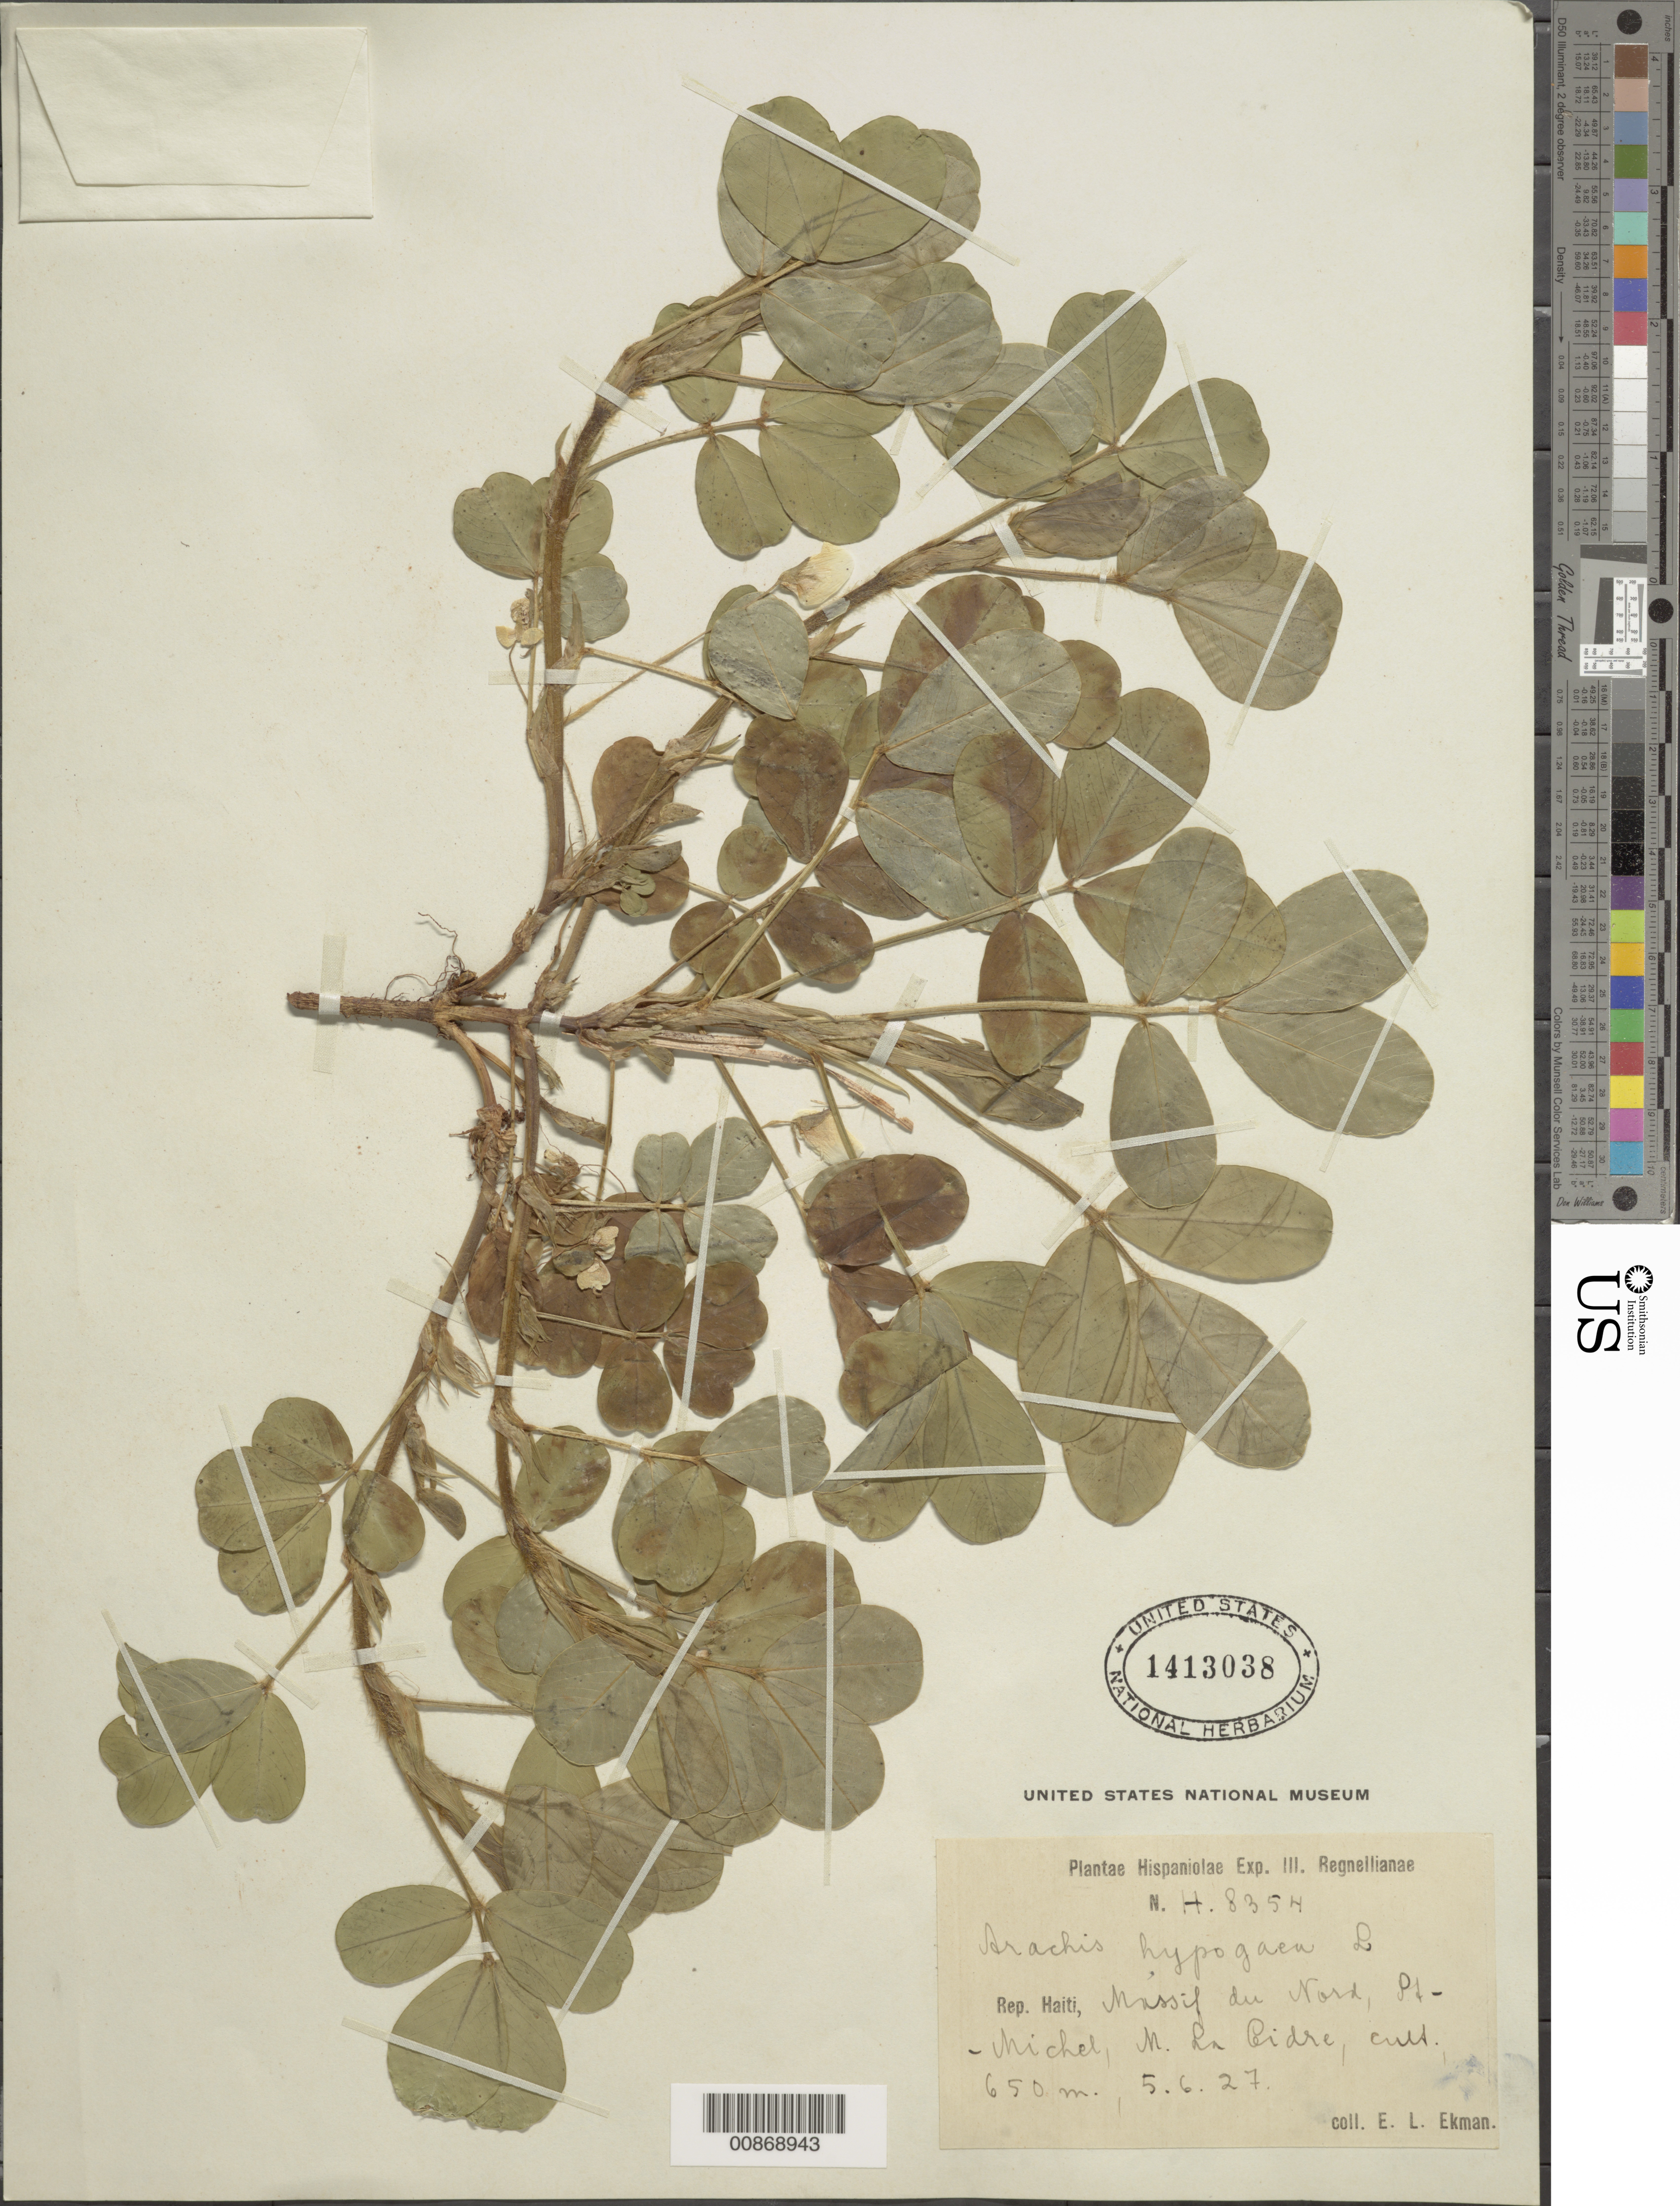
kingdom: Plantae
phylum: Tracheophyta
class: Magnoliopsida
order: Fabales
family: Fabaceae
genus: Arachis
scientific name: Arachis hypogaea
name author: L.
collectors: E. L. Ekman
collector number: H 8354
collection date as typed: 05 Jun 1927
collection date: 1927-06-05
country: Haiti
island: Hispaniola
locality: Massif du Nord, St-Michel, M. La Cidre.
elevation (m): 650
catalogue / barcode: US 1413038